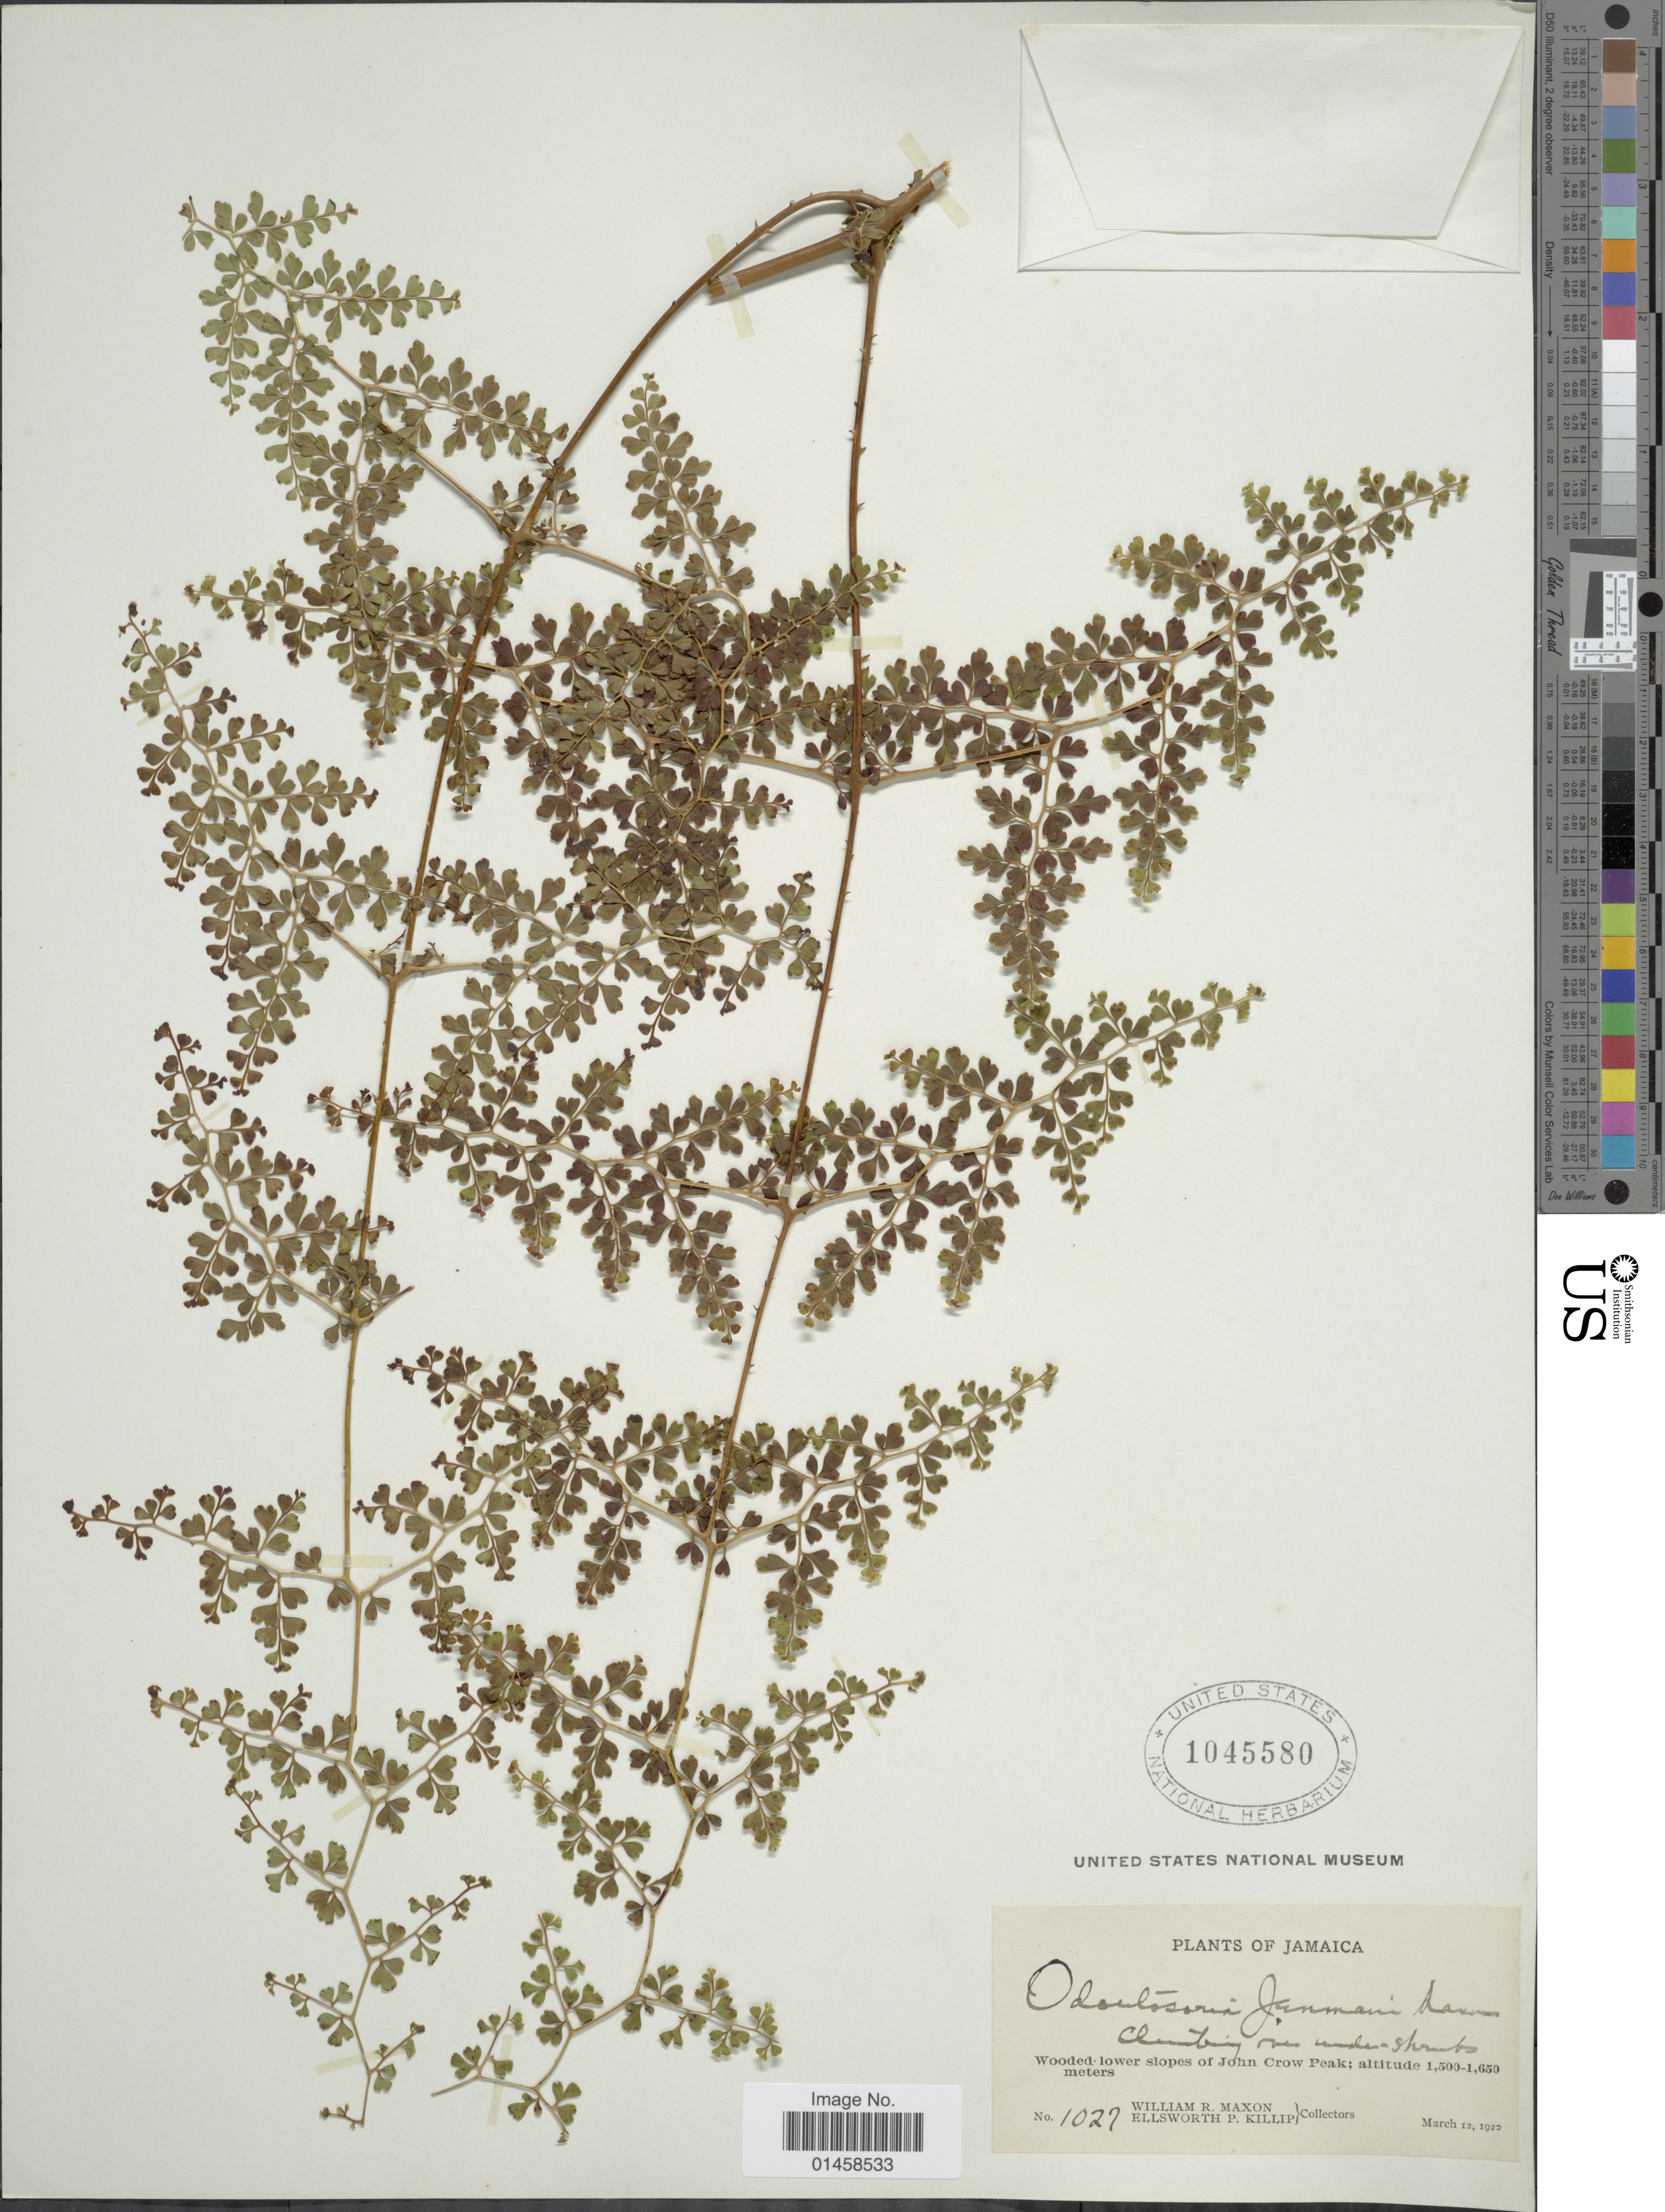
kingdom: Plantae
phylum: Tracheophyta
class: Polypodiopsida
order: Polypodiales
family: Lindsaeaceae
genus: Odontosoria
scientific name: Odontosoria jenmanii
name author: Maxon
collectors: W. R. Maxon & E. P. Killip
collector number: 1027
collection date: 1920-03-12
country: Jamaica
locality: Wooded-lower slopes of John Crow Peak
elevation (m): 1500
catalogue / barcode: US 1045580